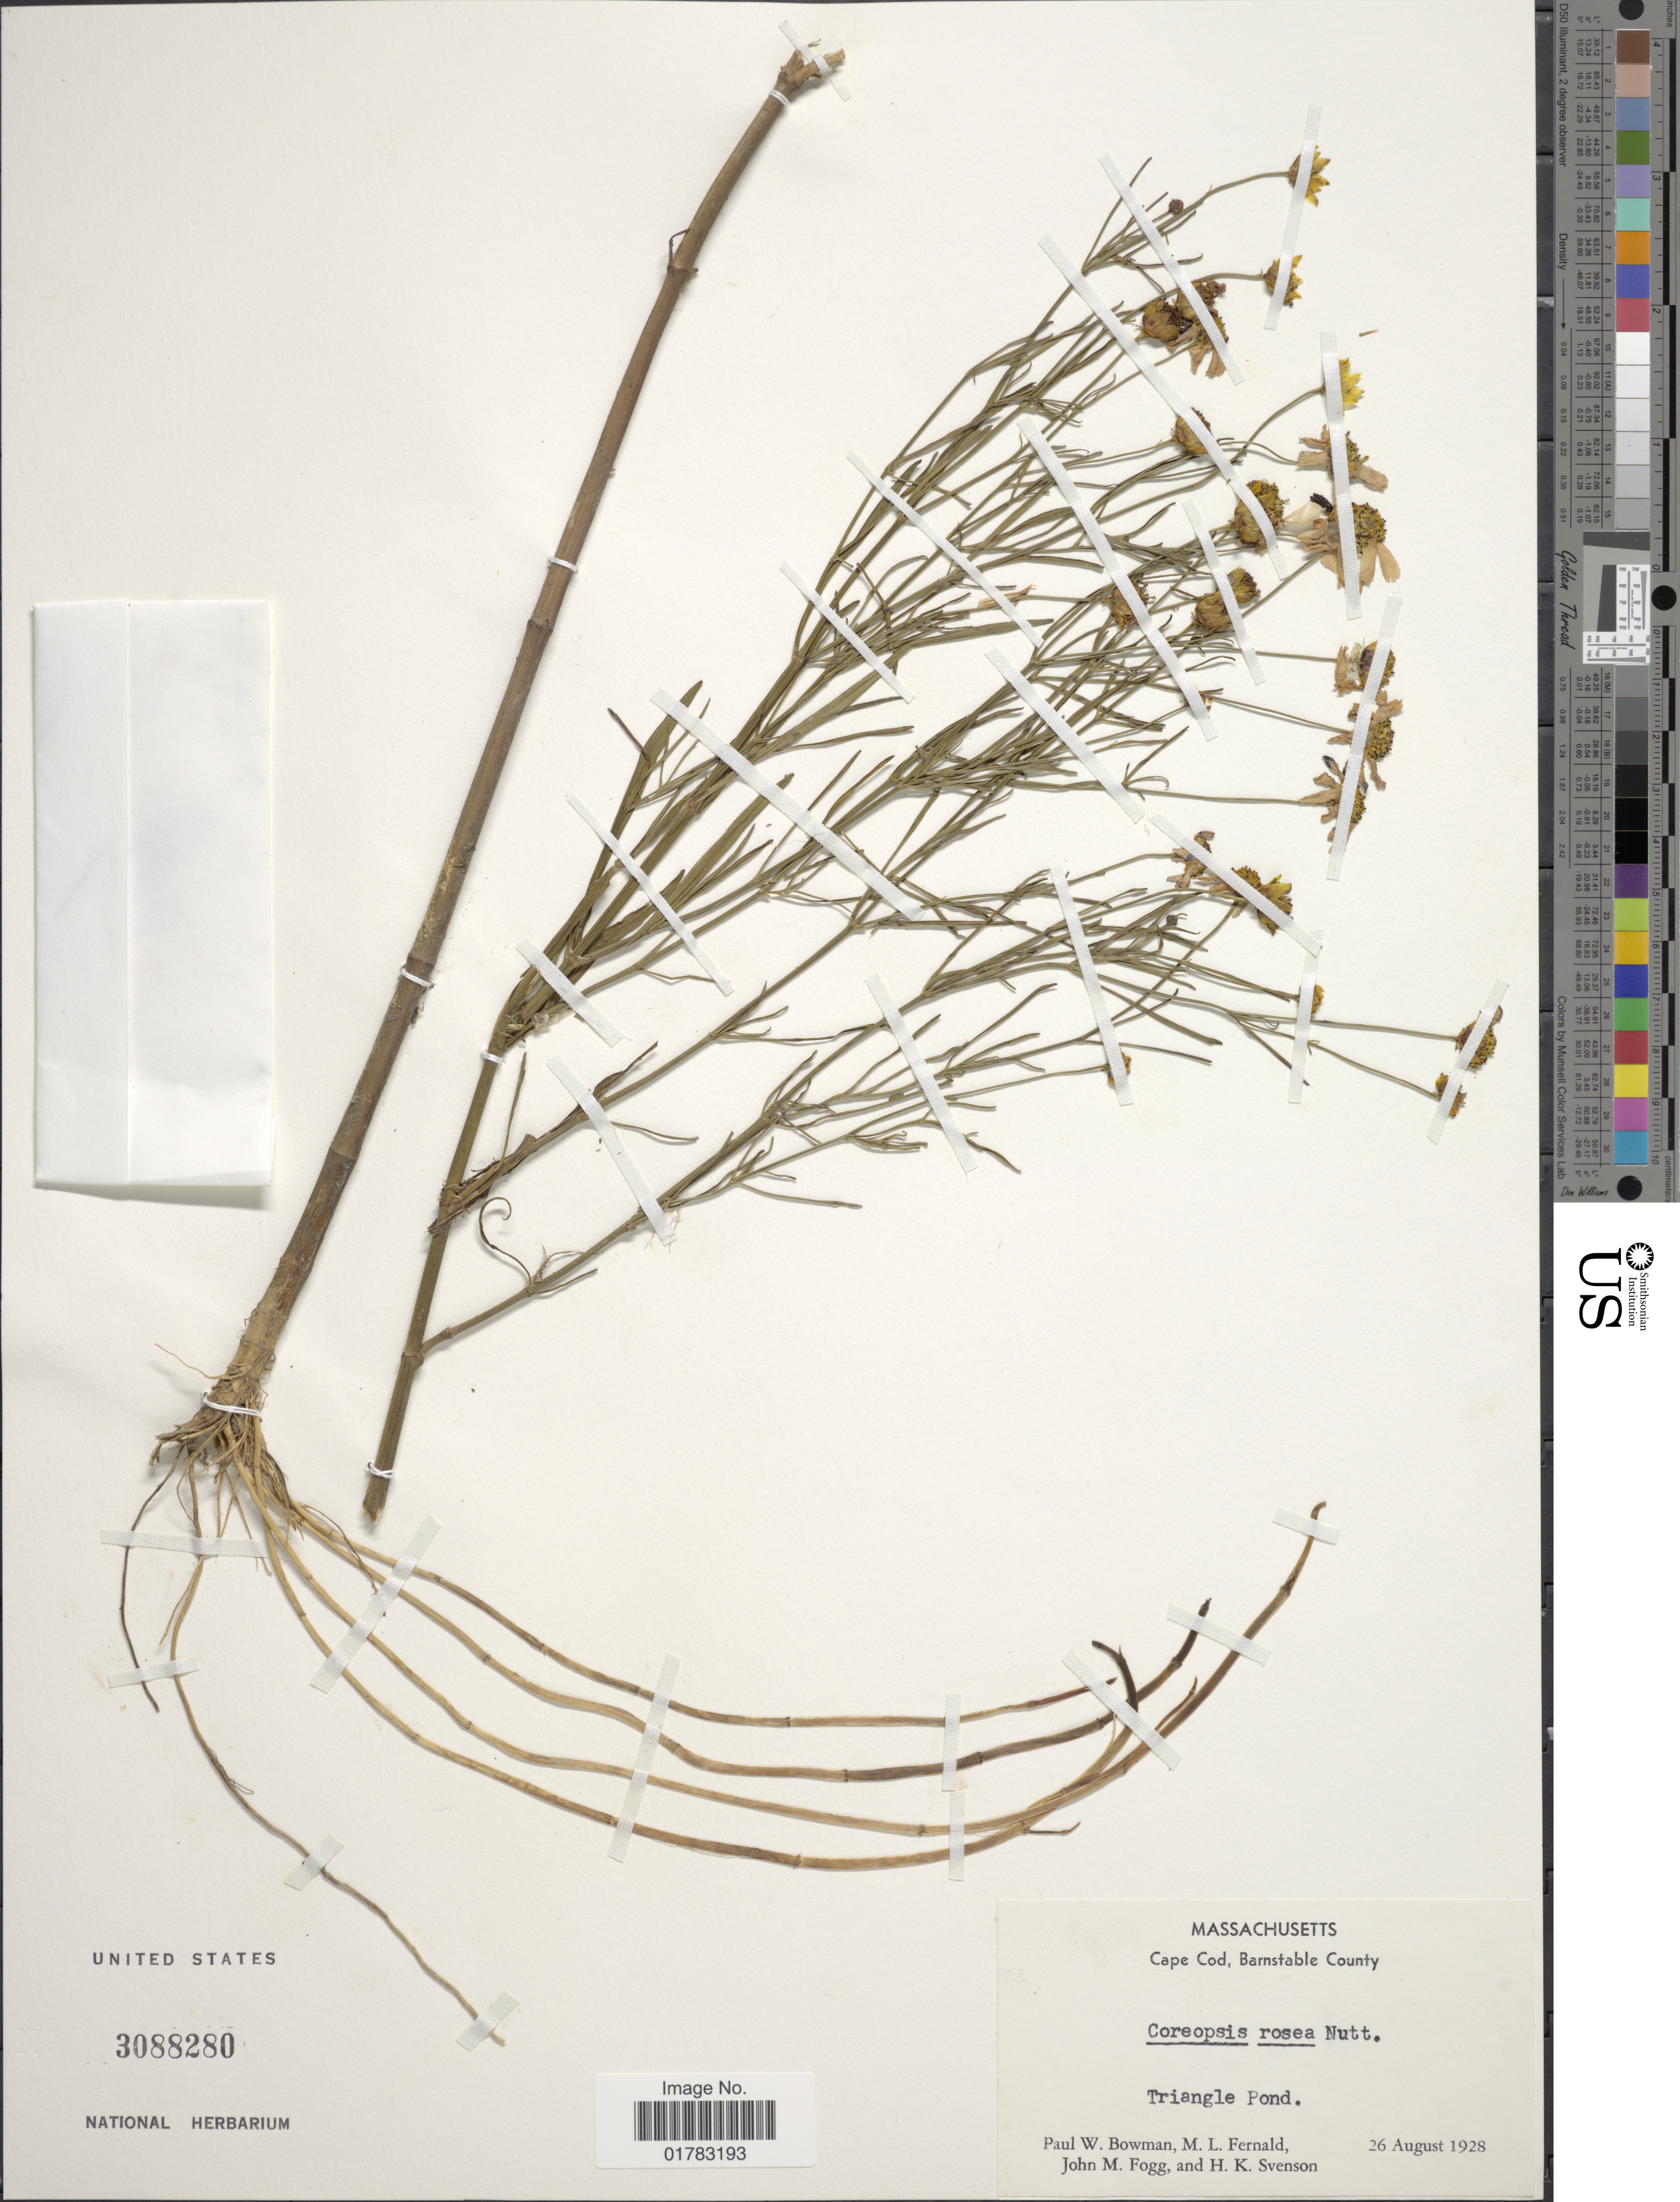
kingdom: Plantae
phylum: Tracheophyta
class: Magnoliopsida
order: Asterales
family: Asteraceae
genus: Coreopsis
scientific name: Coreopsis rosea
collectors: P. Bowman, M. L. Fernald, J. Fogg & H. K. Svenson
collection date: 1928-08-26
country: United States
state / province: Massachusetts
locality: Cape Cod, Barnstable County, Triangle Pond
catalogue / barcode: US 3088280